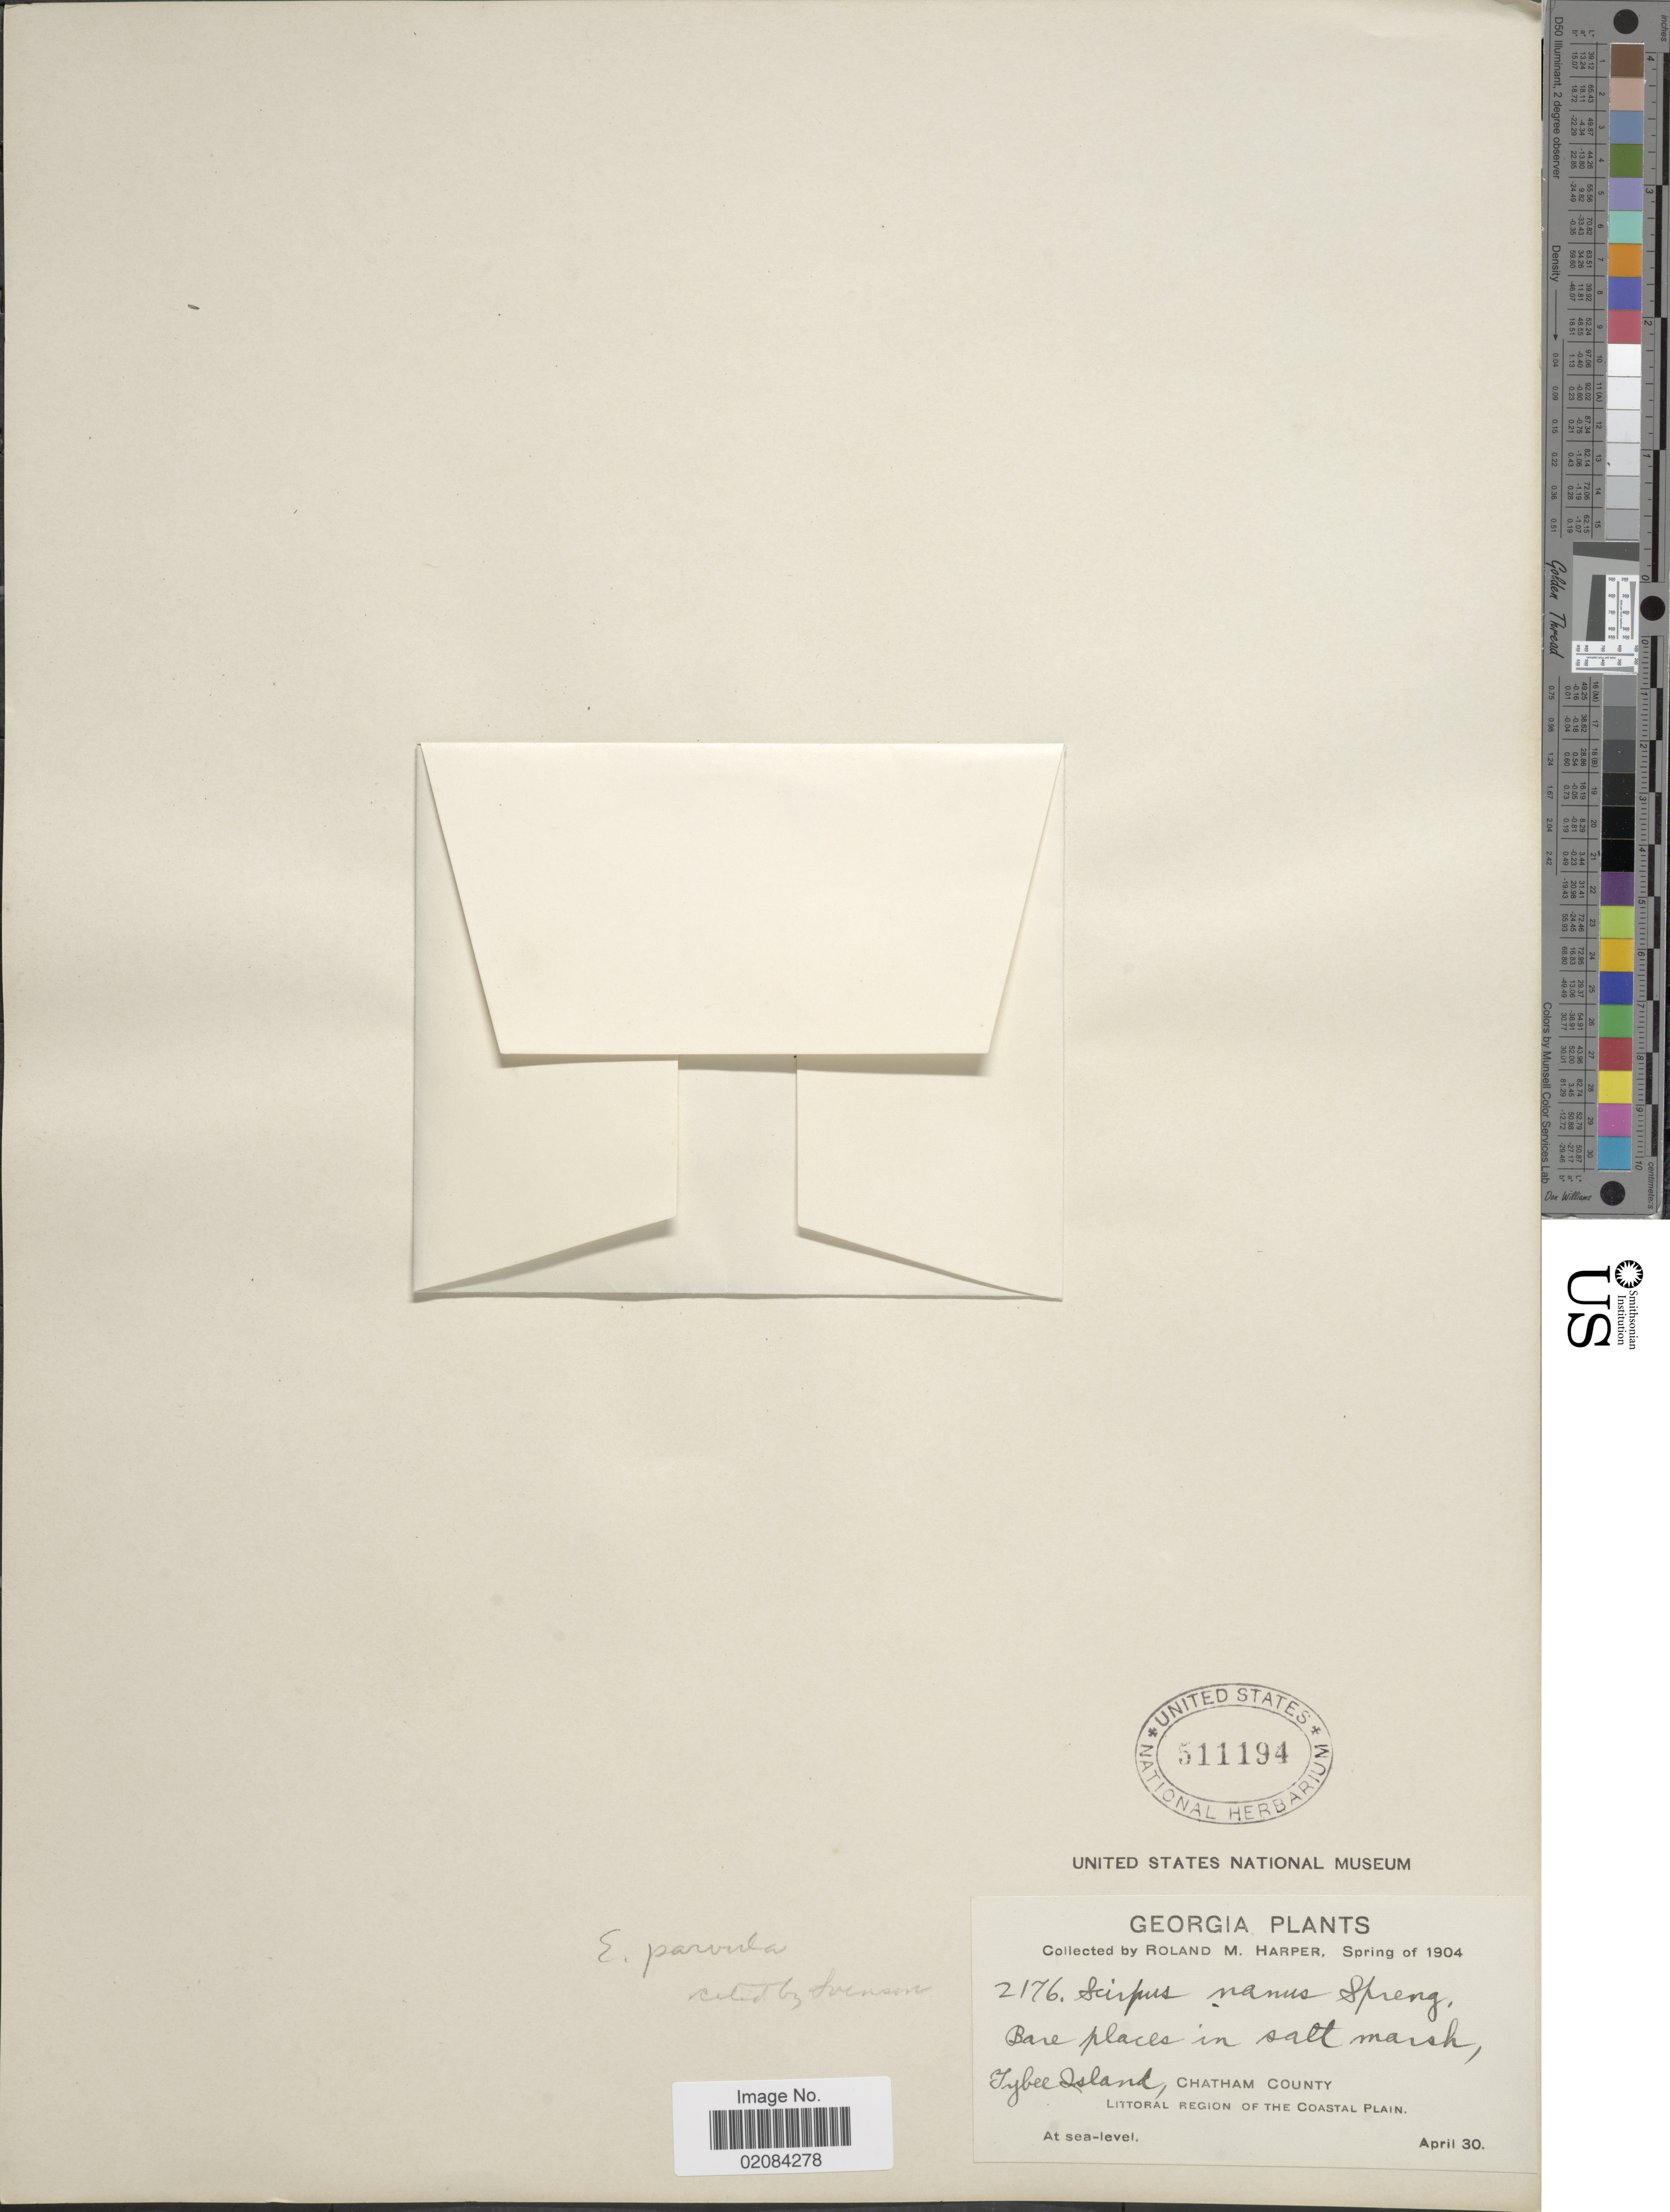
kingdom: Plantae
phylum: Tracheophyta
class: Liliopsida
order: Poales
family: Cyperaceae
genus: Eleocharis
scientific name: Eleocharis parvula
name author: (Roem. & Schult.) Link ex Williams et al.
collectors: R. M. Harper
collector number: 2176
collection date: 1904-04-30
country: United States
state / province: Georgia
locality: Tybee Island, Chatham County, Littoral Region of the Coastal Plain.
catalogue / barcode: US 511194